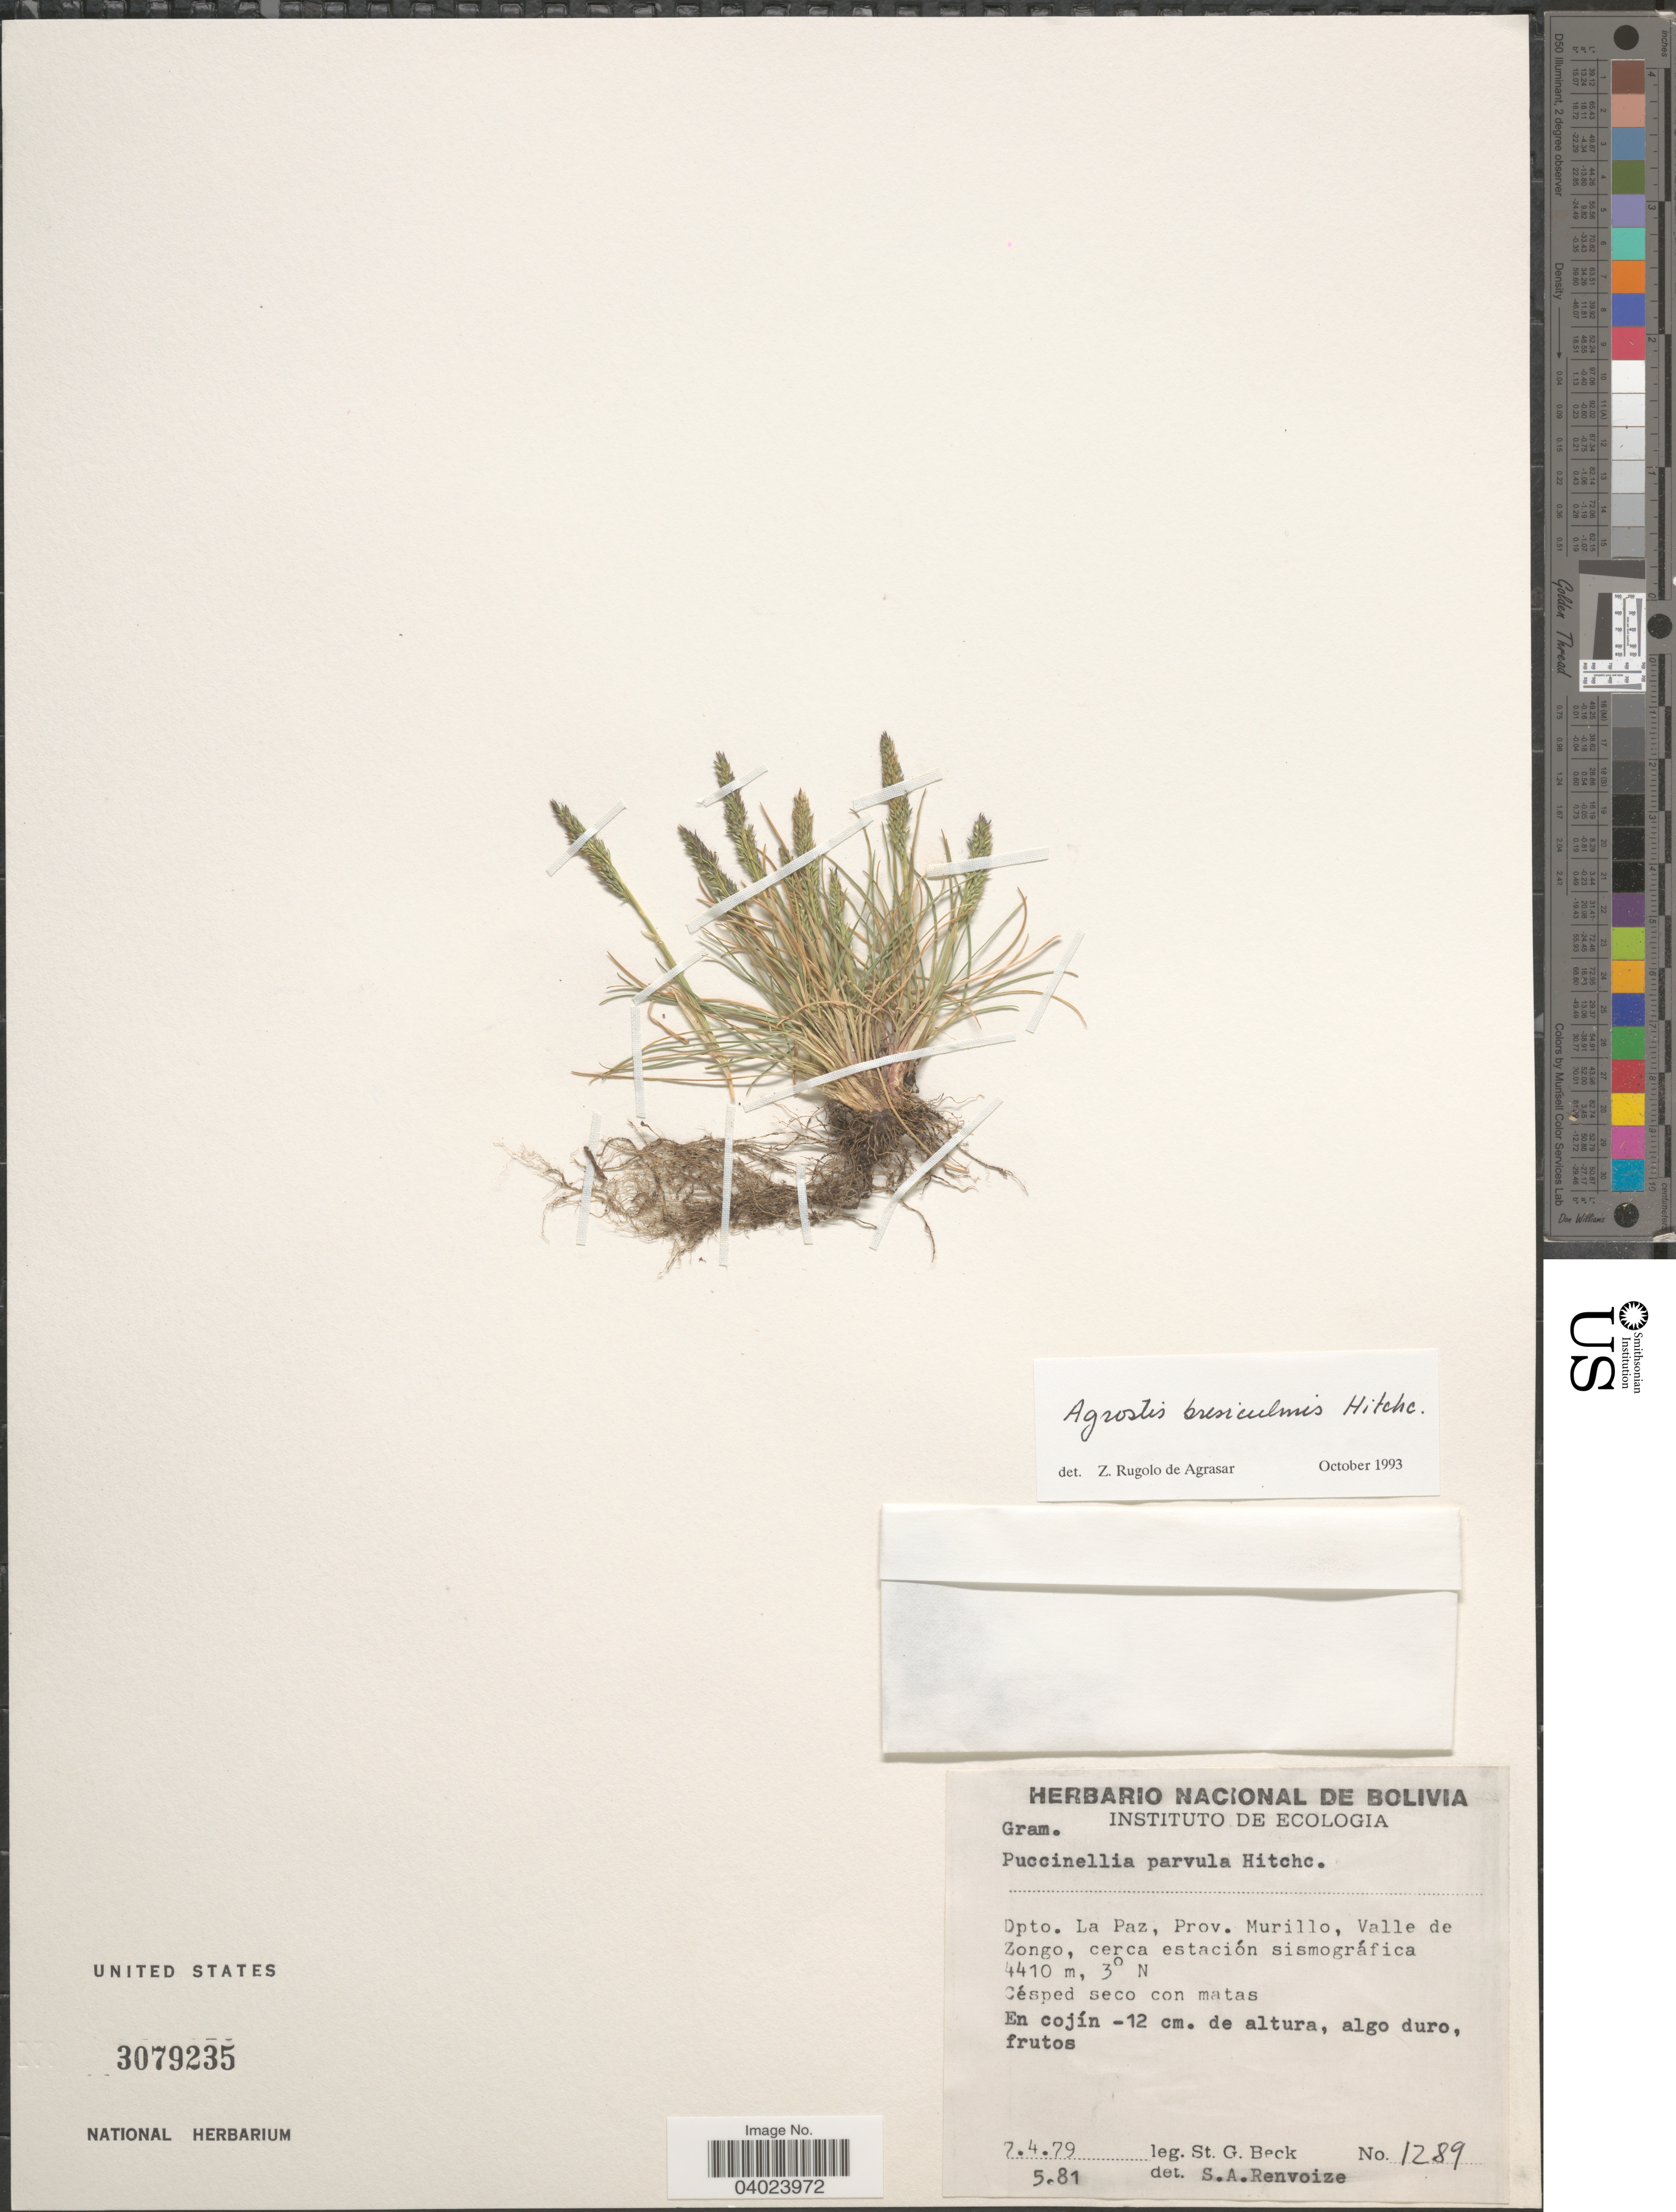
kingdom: Plantae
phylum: Tracheophyta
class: Liliopsida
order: Poales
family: Poaceae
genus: Agrostis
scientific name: Agrostis breviculmis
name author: Hitchc.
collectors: S. G. Beck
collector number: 1289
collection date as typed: Transcribed d/m/y: 7/4/79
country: Bolivia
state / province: La Paz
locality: Dpto. La Paz, Prov. Murillo, Valle de Zongo, cerca estación sismográfica.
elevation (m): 4410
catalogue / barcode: US 3079235